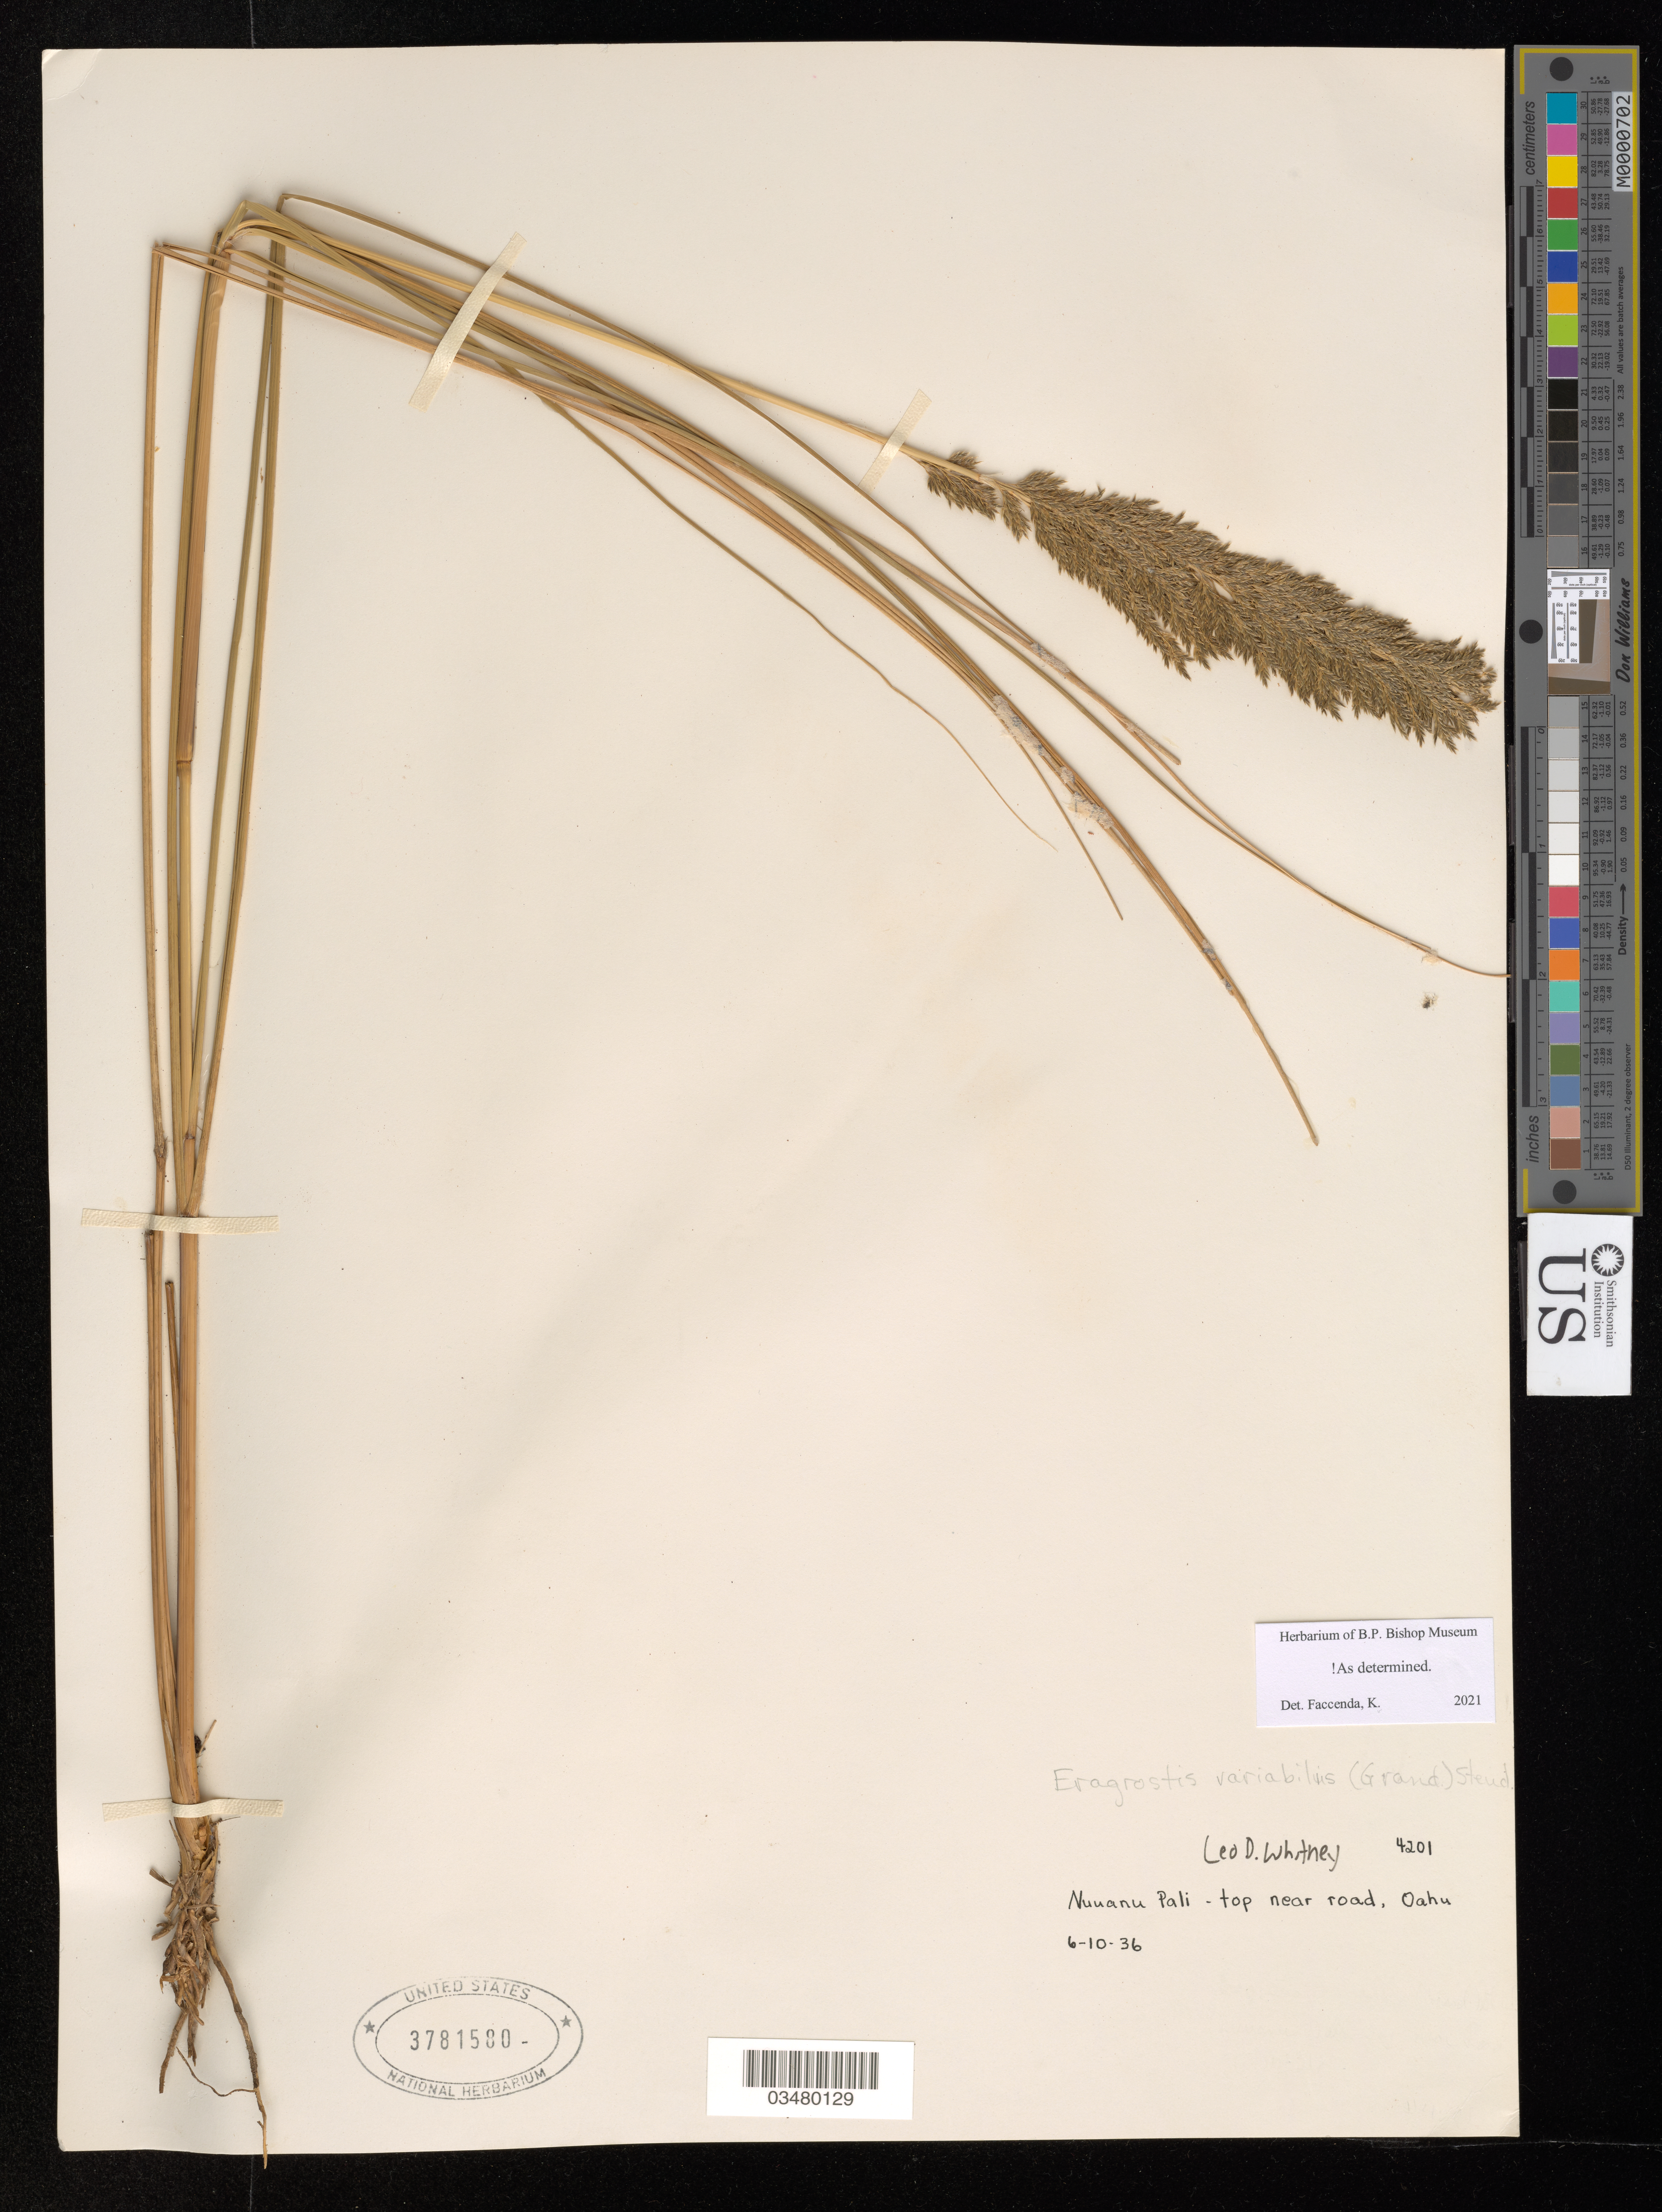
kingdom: Plantae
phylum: Tracheophyta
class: Liliopsida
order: Poales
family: Poaceae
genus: Eragrostis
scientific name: Eragrostis variabilis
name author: (Gaudich.) Steud.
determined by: Faccenda, K.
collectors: L. Whitney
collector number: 4201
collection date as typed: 6-10-36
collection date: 1936-06-10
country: United States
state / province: Hawaii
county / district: Honolulu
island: Oahu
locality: Nuuanu Pali, top near road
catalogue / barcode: US 3781580